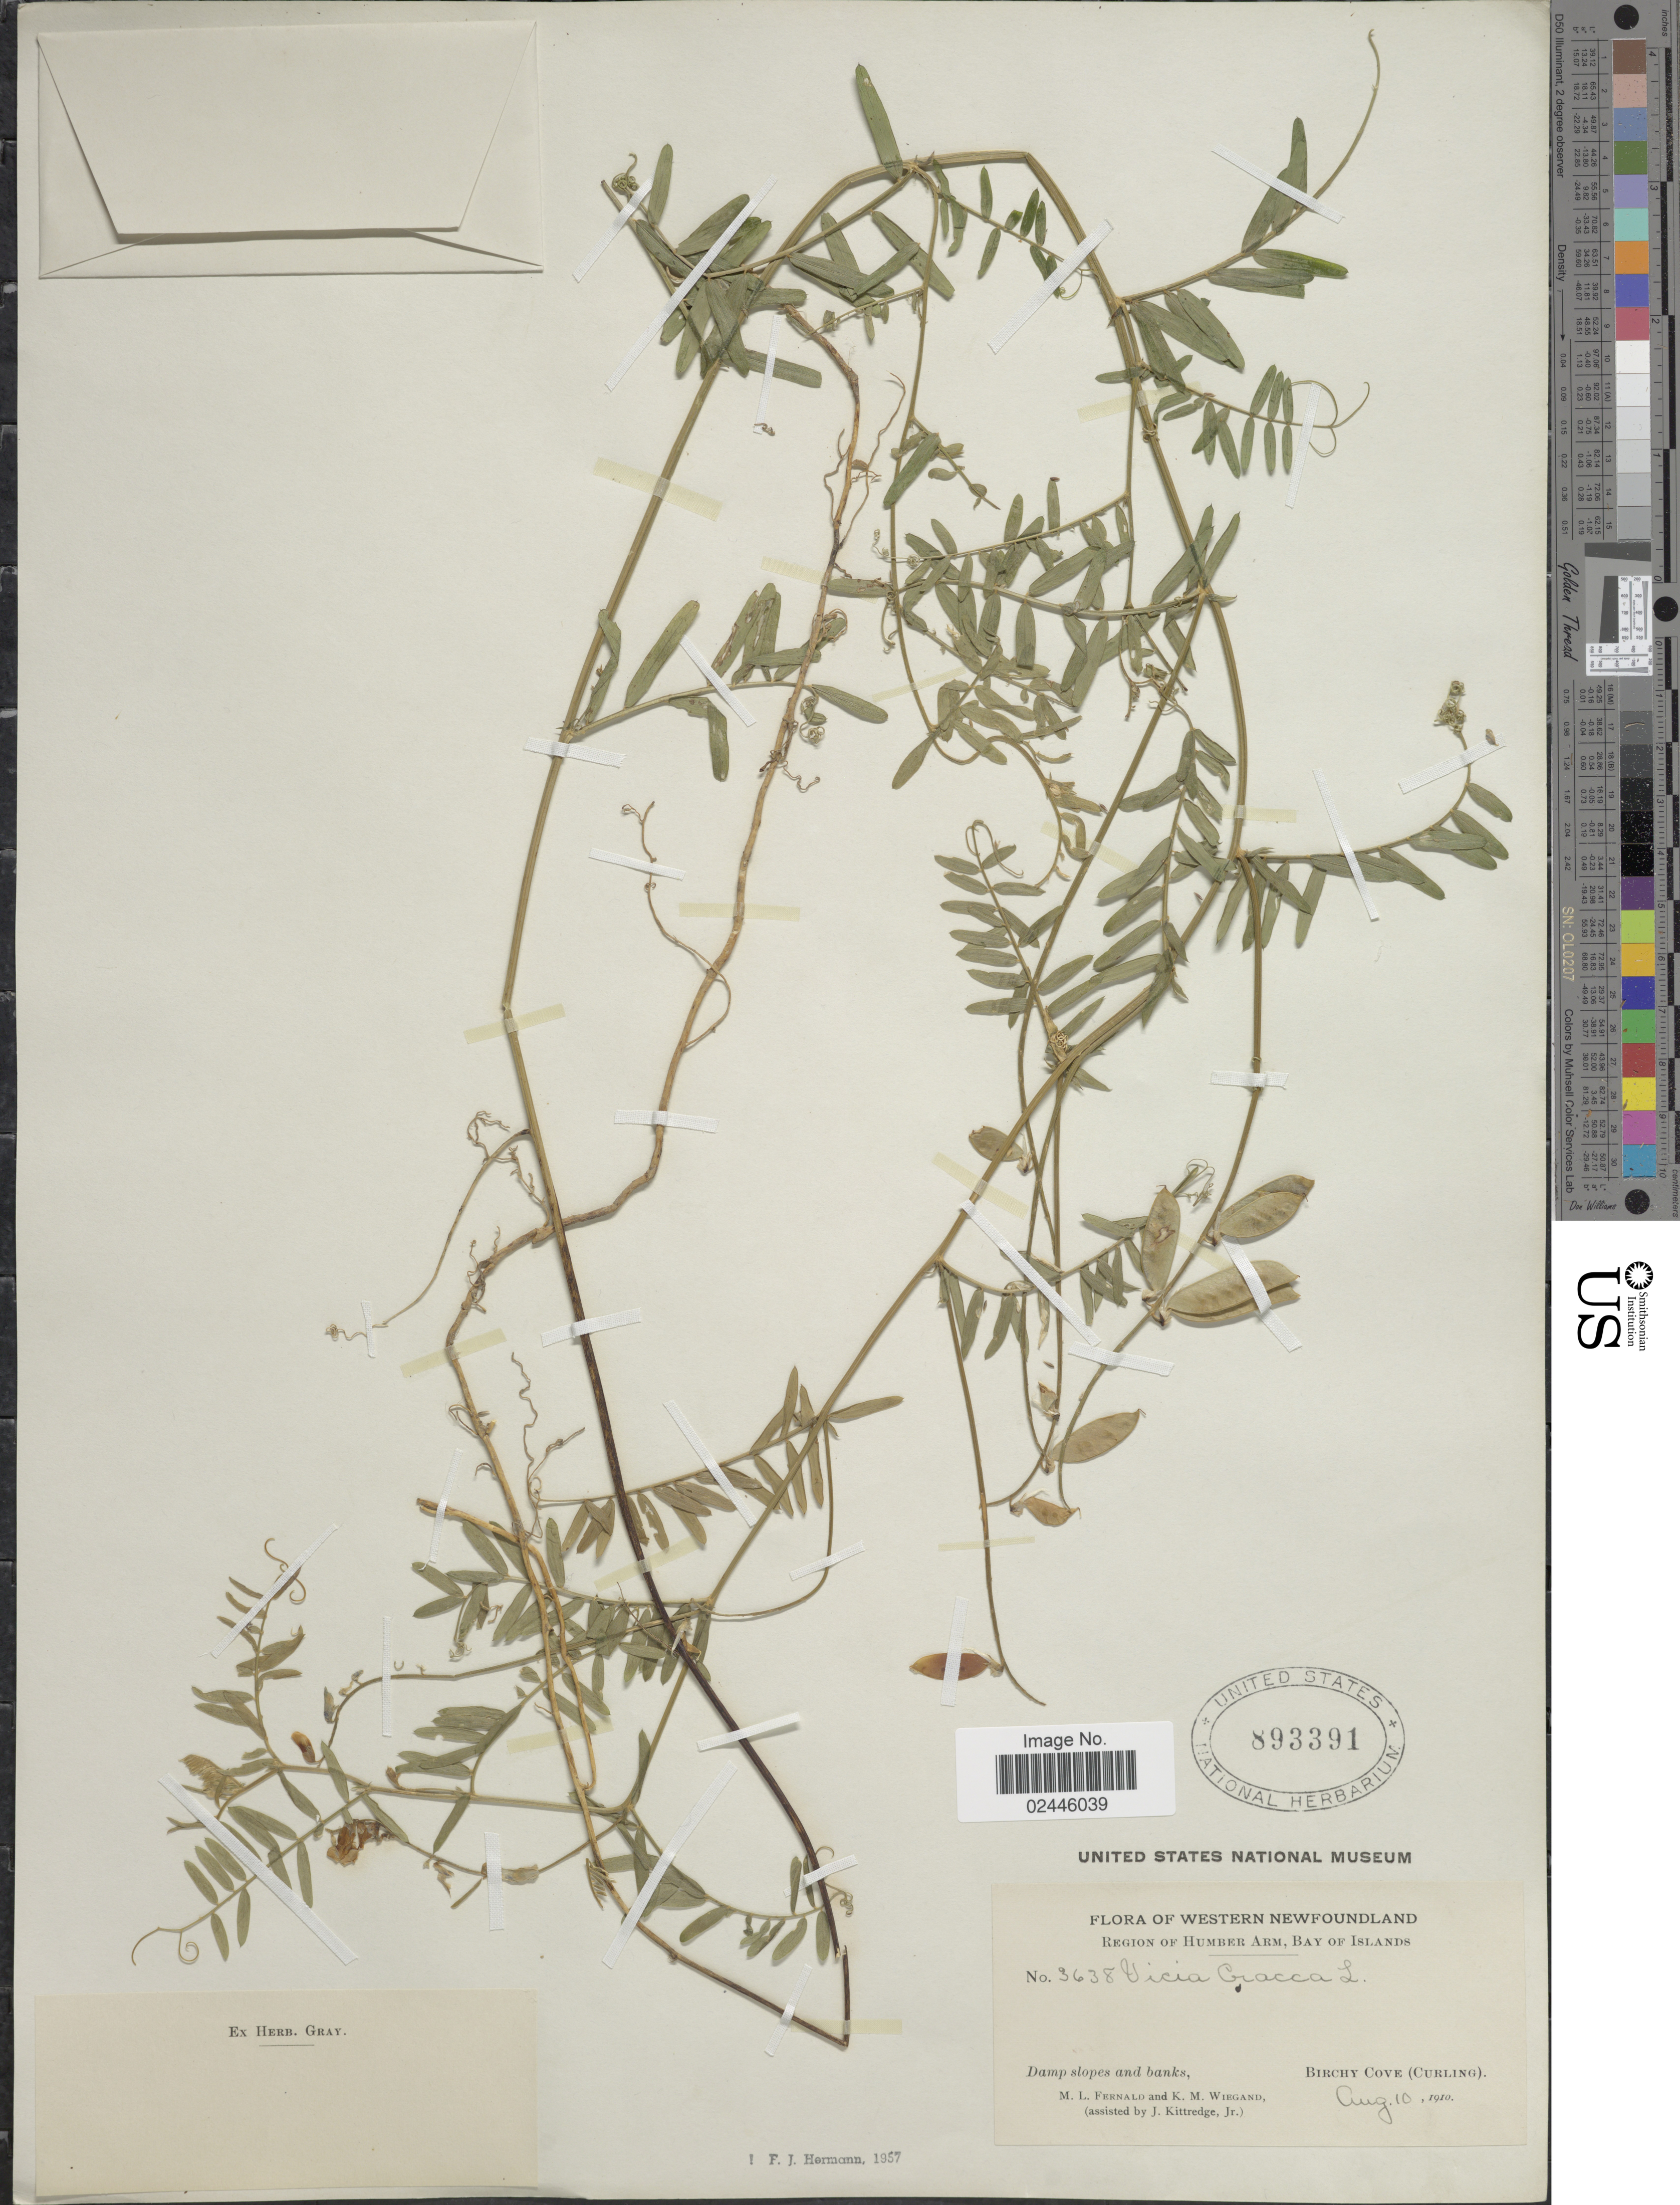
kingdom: Plantae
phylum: Tracheophyta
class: Magnoliopsida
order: Fabales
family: Fabaceae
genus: Vicia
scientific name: Vicia cracca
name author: L.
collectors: M. L. Fernald, K. M. Wiegand & J. Kittredge Jr.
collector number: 3638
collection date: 1910-08-10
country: Canada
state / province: Newfoundland and Labrador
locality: Western Newfoundland, region of Humber Arm, Bay of Islands, damp slopes and banks, Birchy Cove (Curling)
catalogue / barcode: US 893391